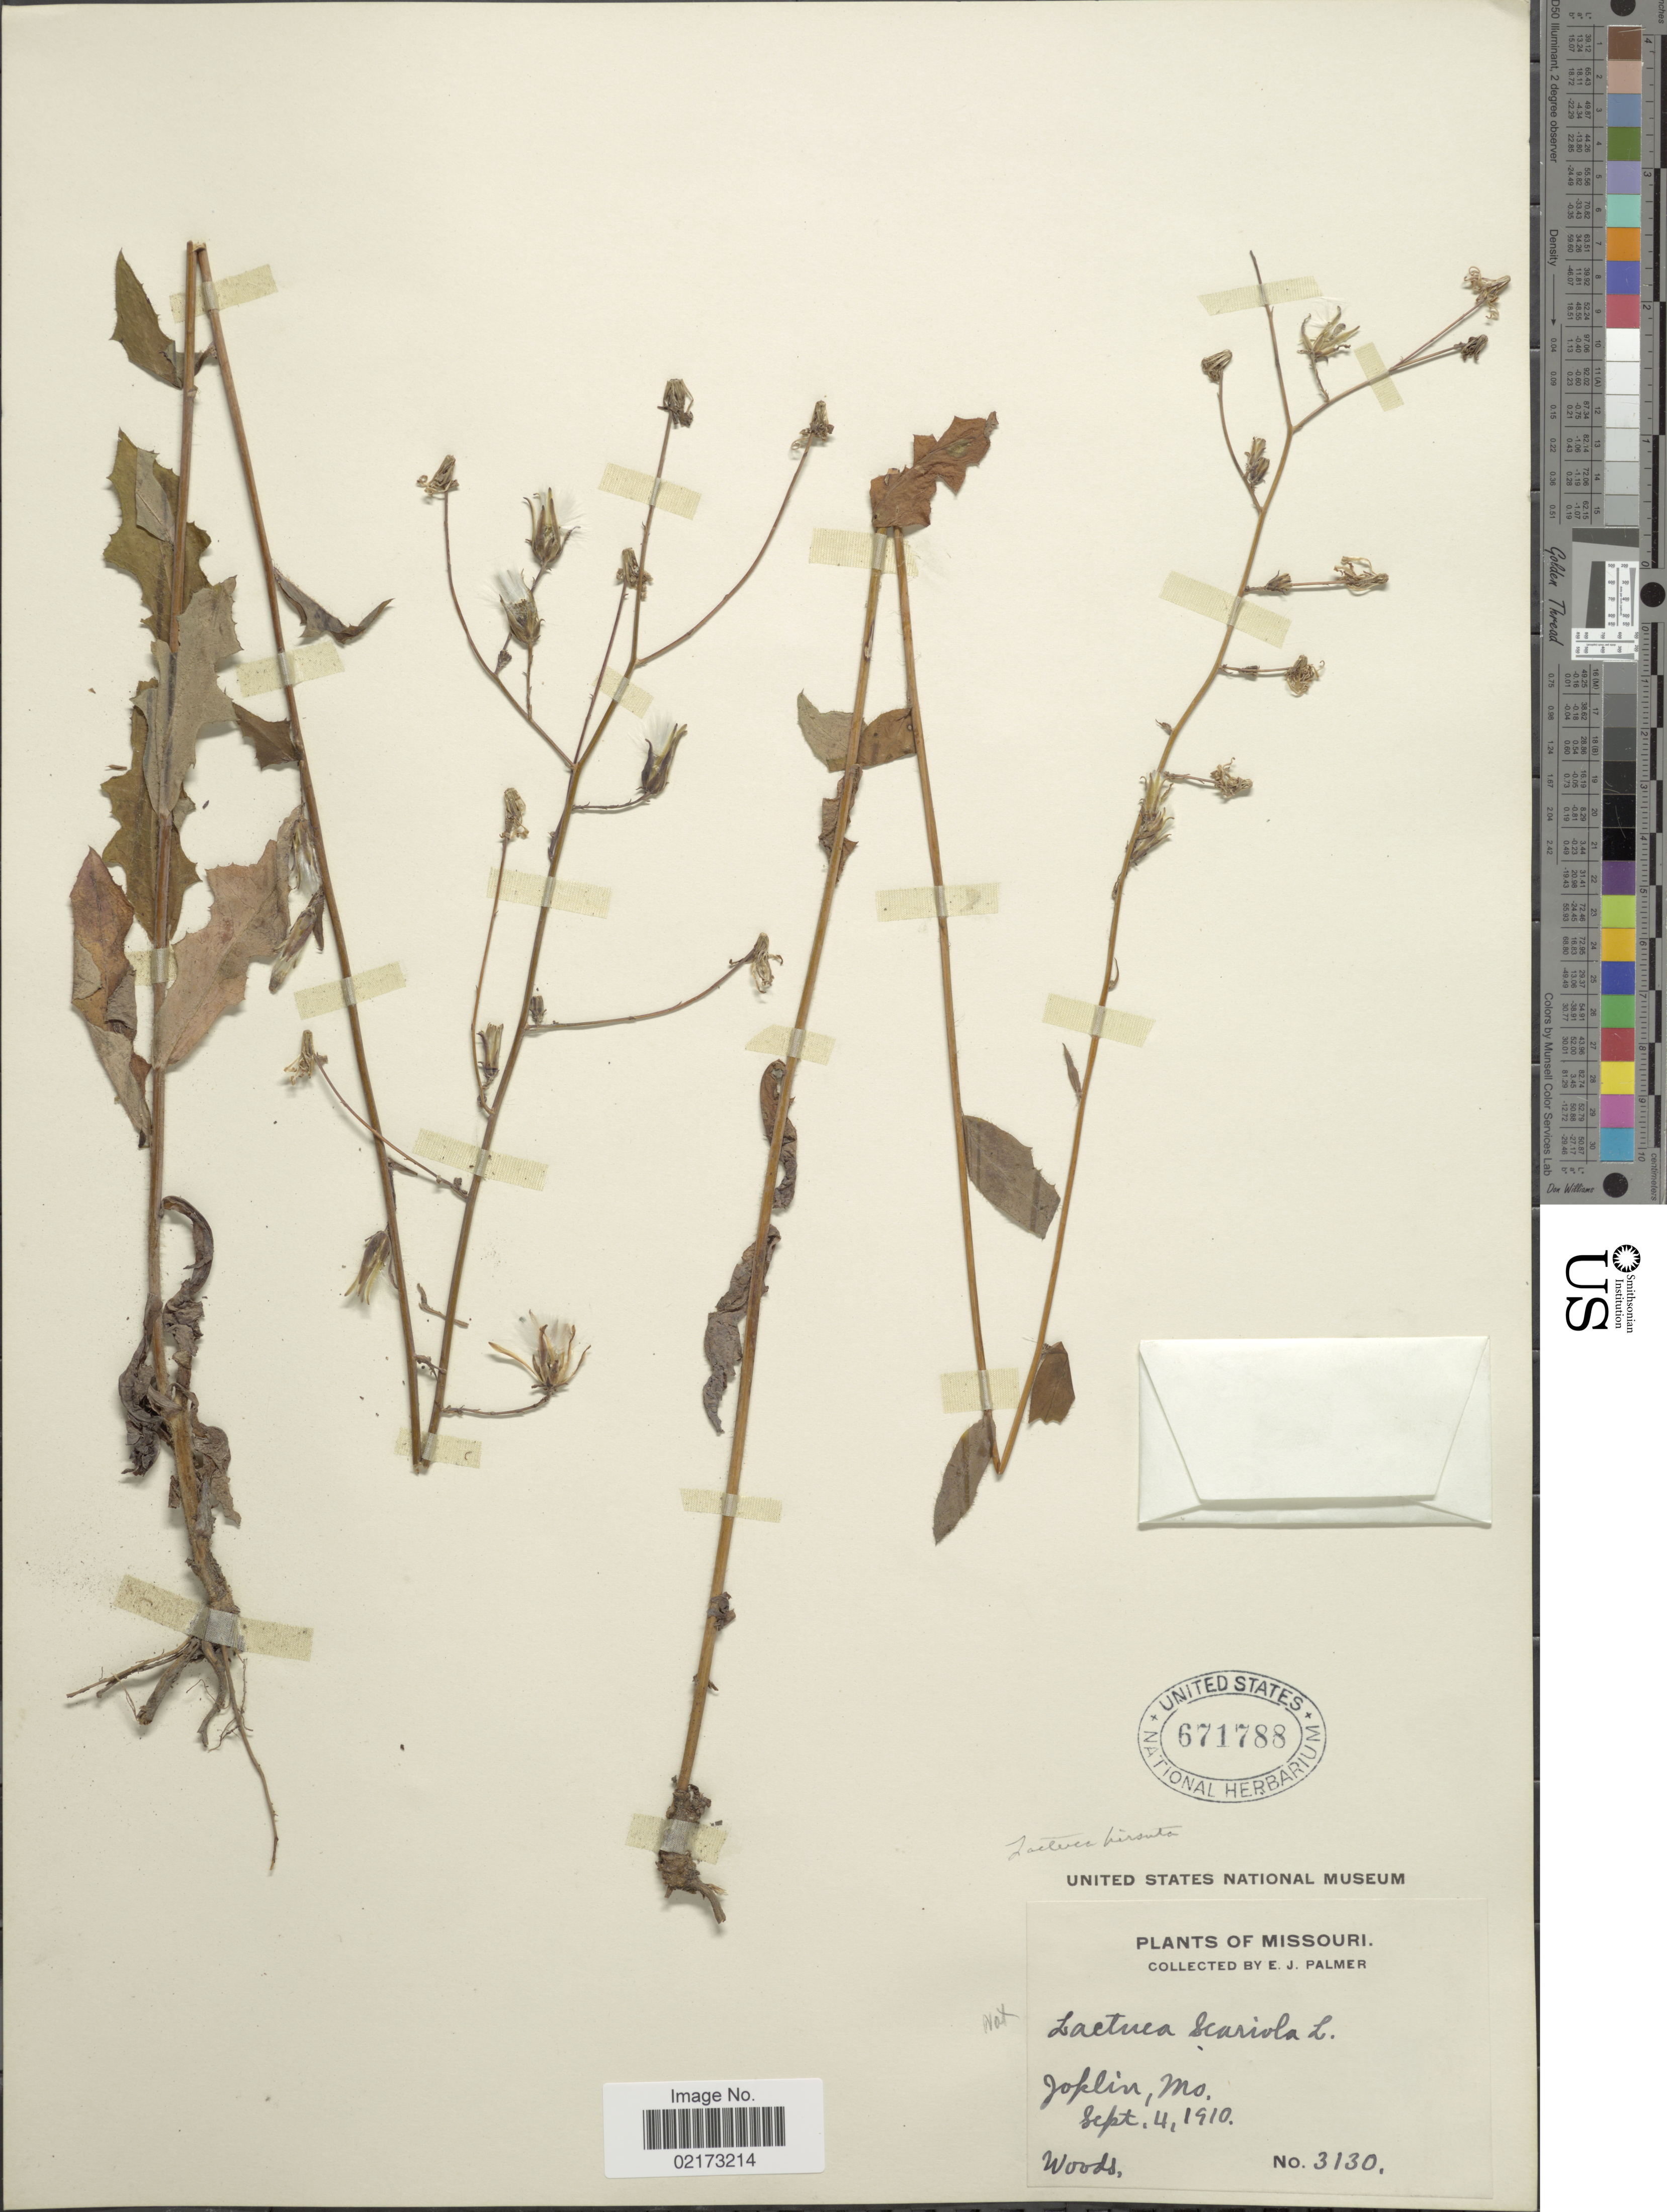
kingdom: Plantae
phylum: Tracheophyta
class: Magnoliopsida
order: Asterales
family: Asteraceae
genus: Lactuca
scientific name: Lactuca hirsuta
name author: Muhl. ex Nutt.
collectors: E. J. Palmer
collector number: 3130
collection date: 1910-09-04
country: United States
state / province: Missouri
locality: Joklin, Mo.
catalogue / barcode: US 671788